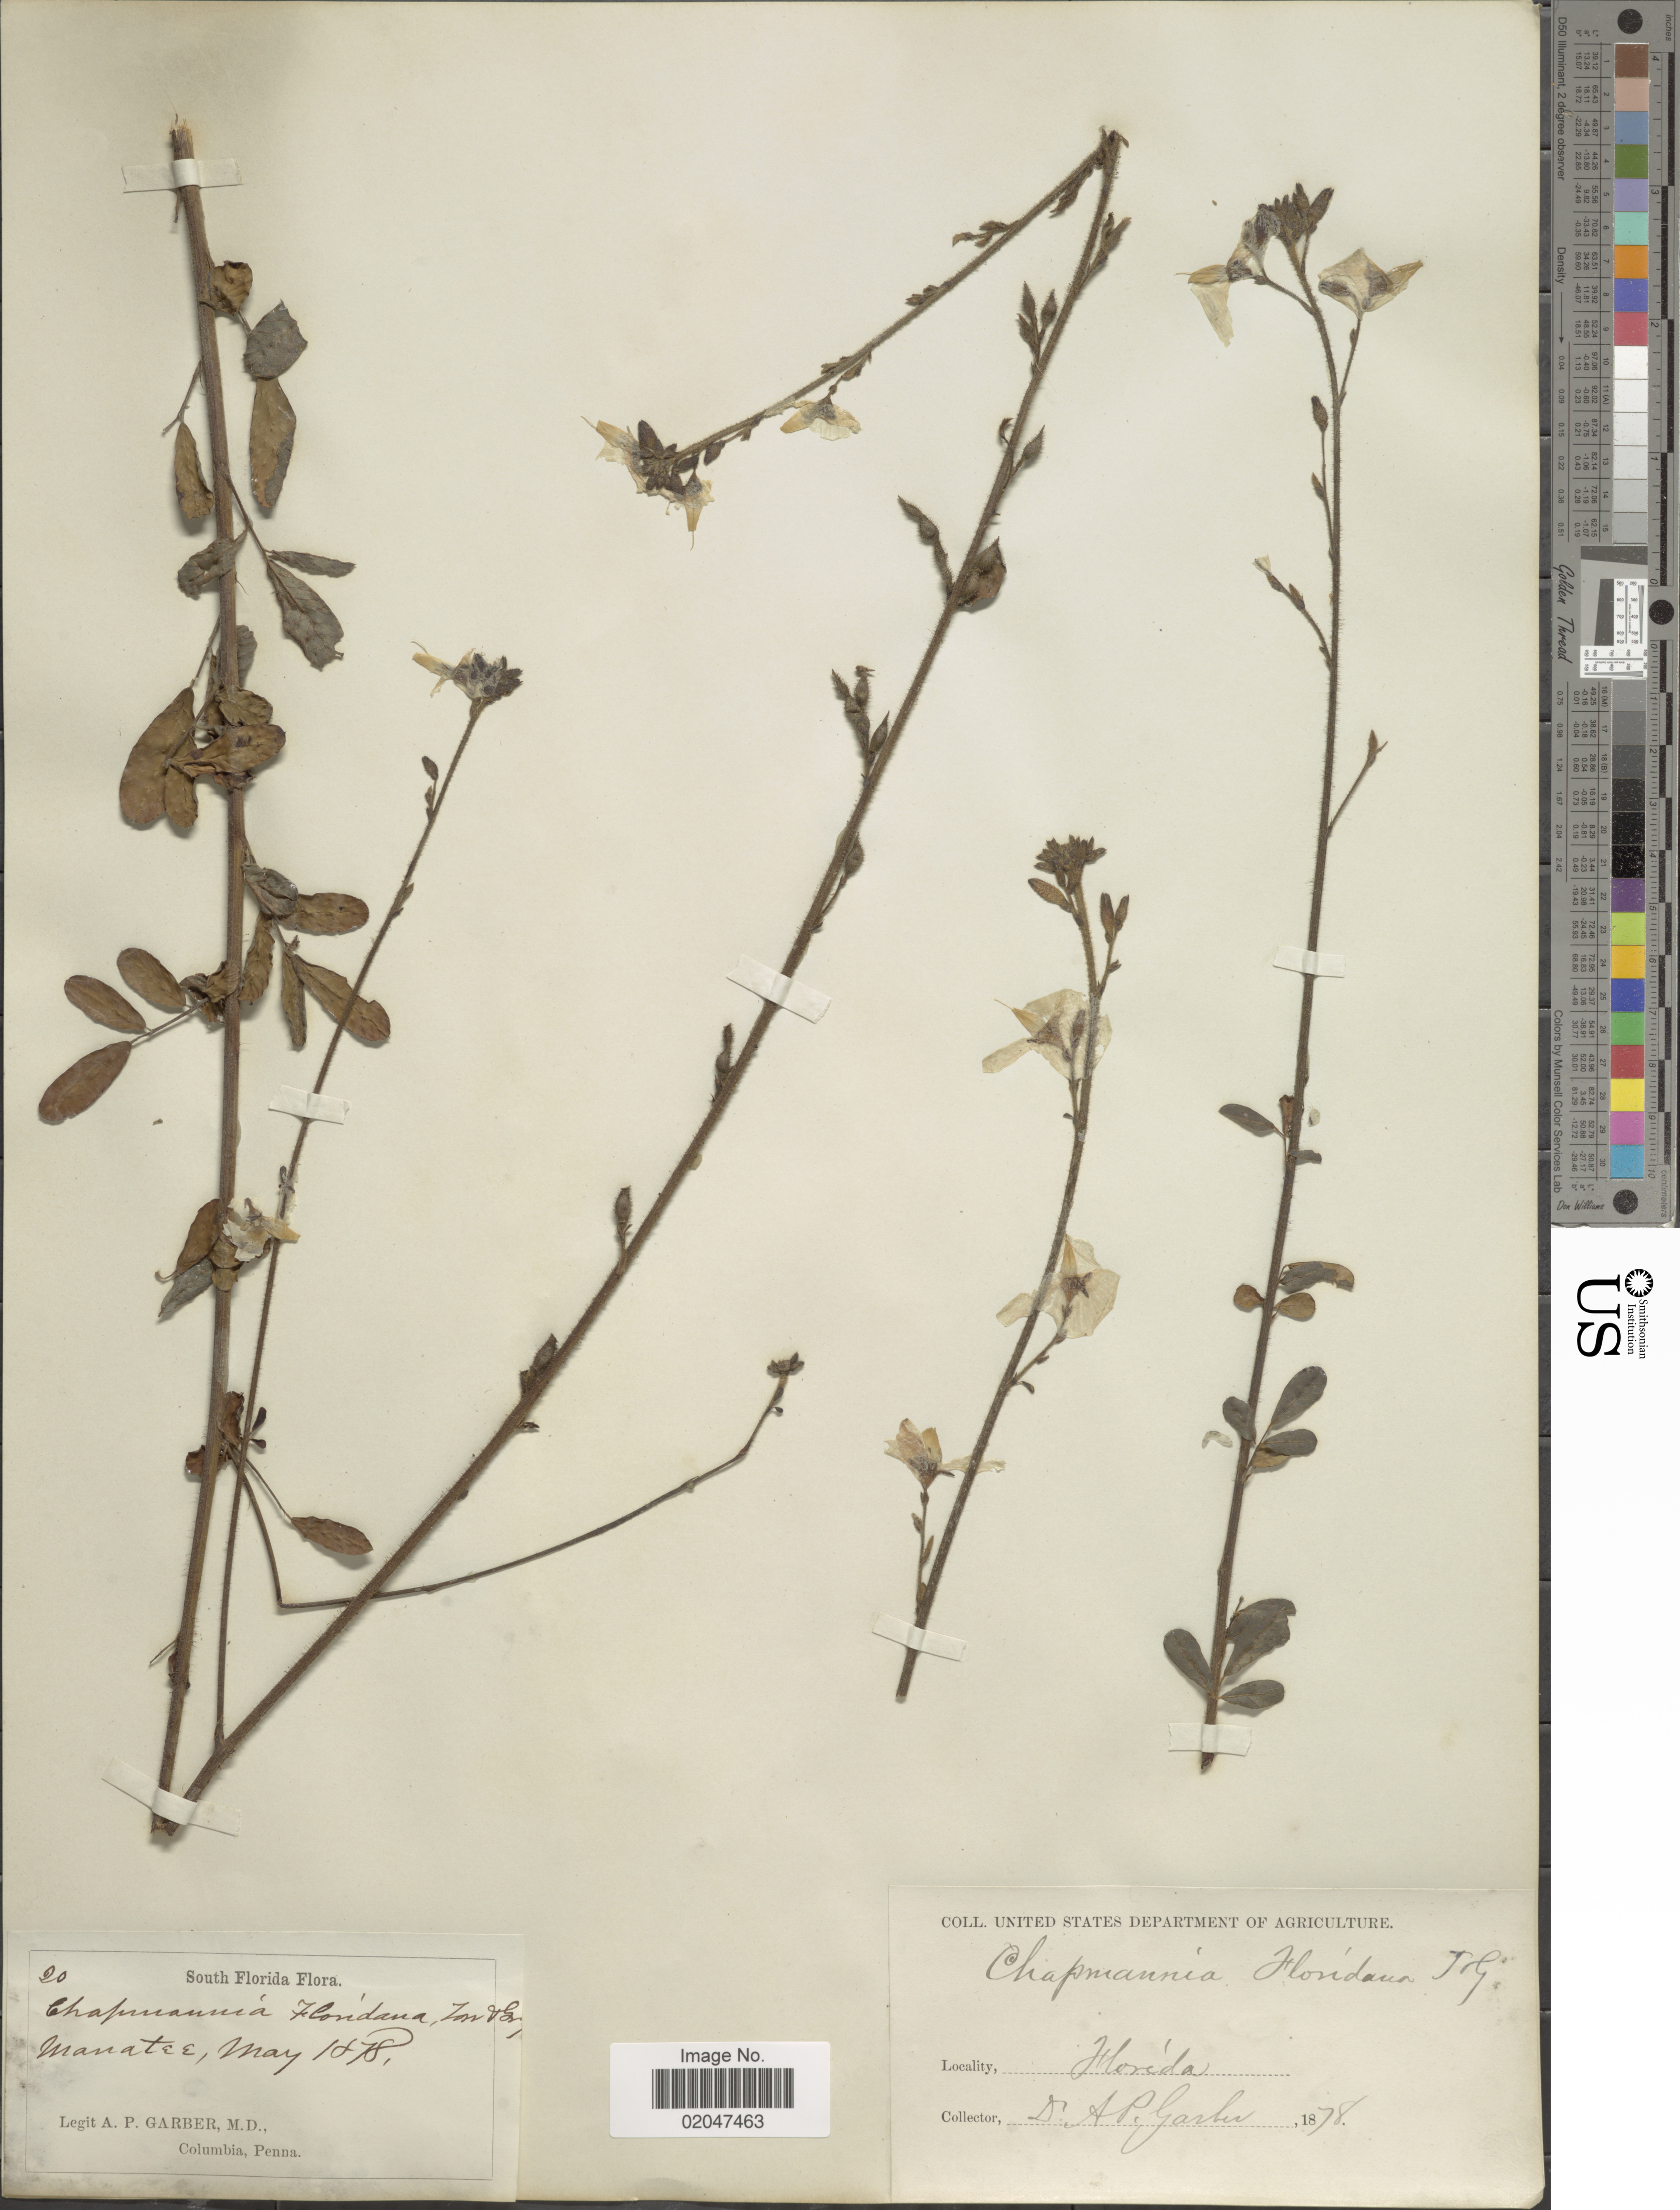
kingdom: Plantae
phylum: Tracheophyta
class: Magnoliopsida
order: Fabales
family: Fabaceae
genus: Chapmannia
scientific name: Chapmannia floridana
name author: Torr. & A. Gray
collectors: A. P. Garber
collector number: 20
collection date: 1878-05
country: United States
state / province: Florida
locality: Southern Florida. Manatee